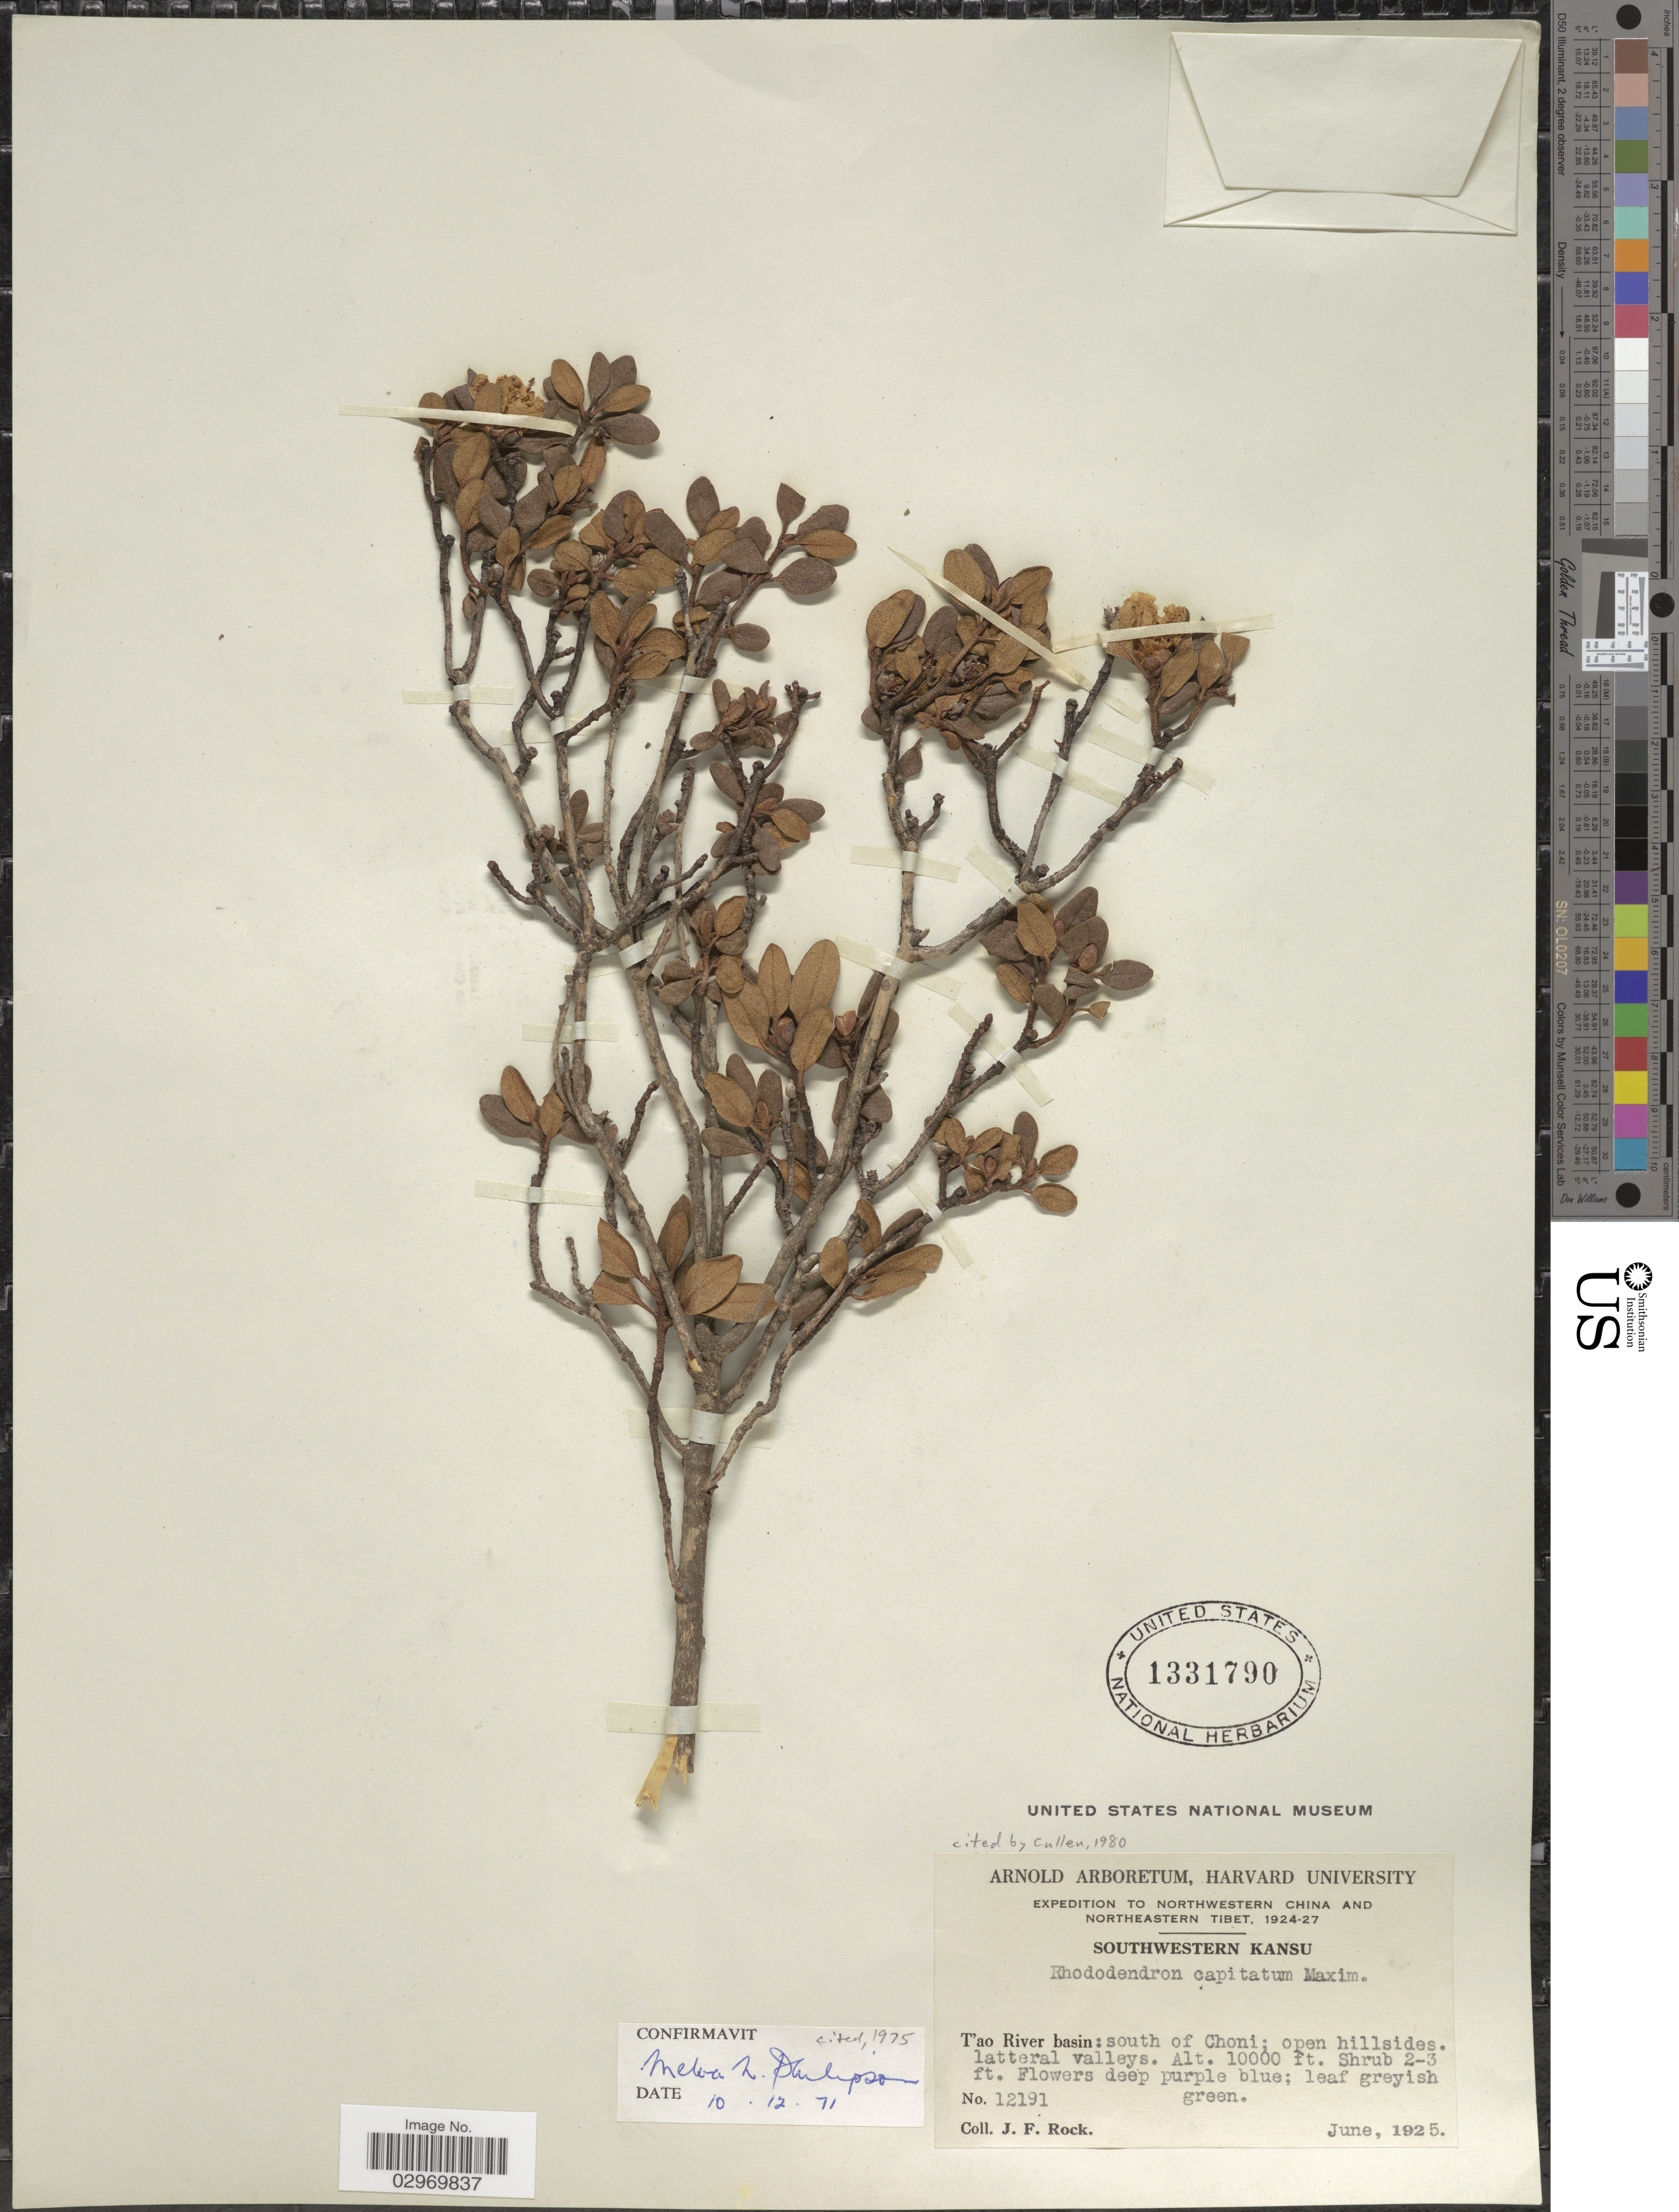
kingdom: Plantae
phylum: Tracheophyta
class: Magnoliopsida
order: Ericales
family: Ericaceae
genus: Rhododendron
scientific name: Rhododendron capitatum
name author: Maxim.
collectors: J. Rock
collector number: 12191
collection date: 1925-06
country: China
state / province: Gansu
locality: Northwestern China, Southwestern Kansu, T'ao River basin, south of Choni.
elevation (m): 3048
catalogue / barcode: US 1331790